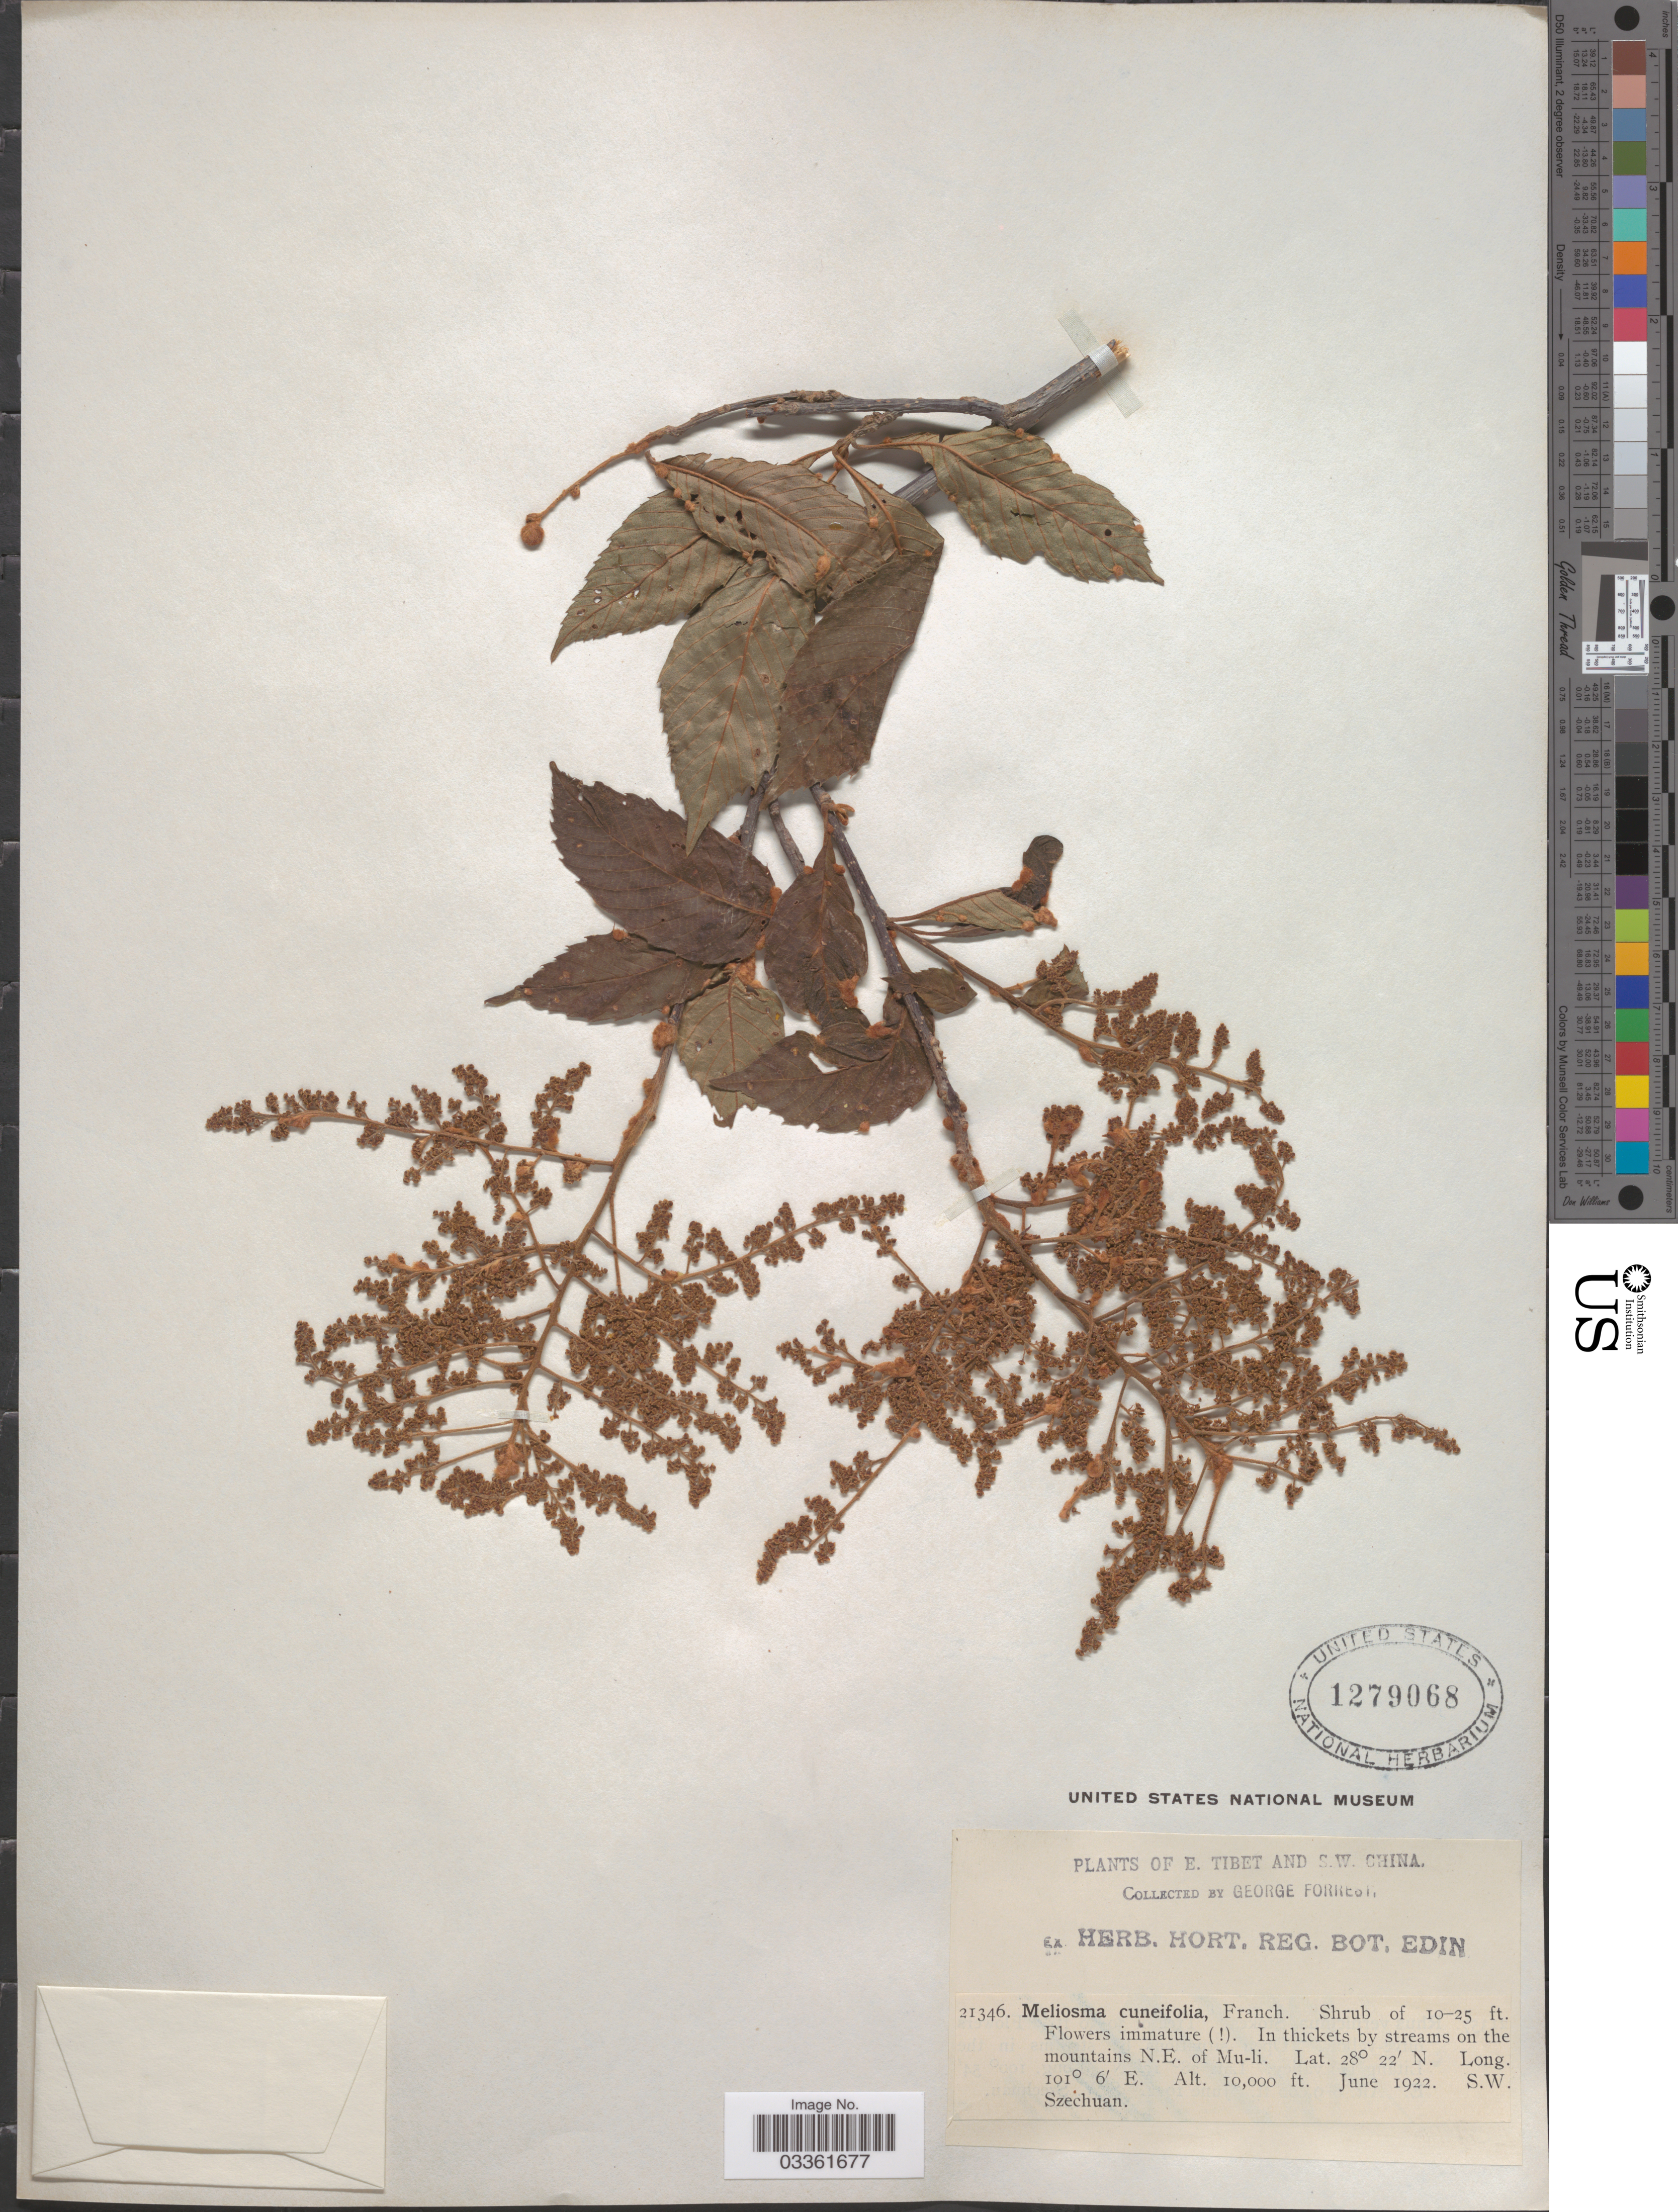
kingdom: Plantae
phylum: Tracheophyta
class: Magnoliopsida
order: Proteales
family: Sabiaceae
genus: Meliosma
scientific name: Meliosma cuneifolia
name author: Franch.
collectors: G. Forrest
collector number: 21346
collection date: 1922-06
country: China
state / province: Sichuan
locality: E. Tibet and S.W. China. In thickets by streams on the mountains N.E. of Mu-li. S.W. Szechuan.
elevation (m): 3048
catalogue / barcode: US 1279068